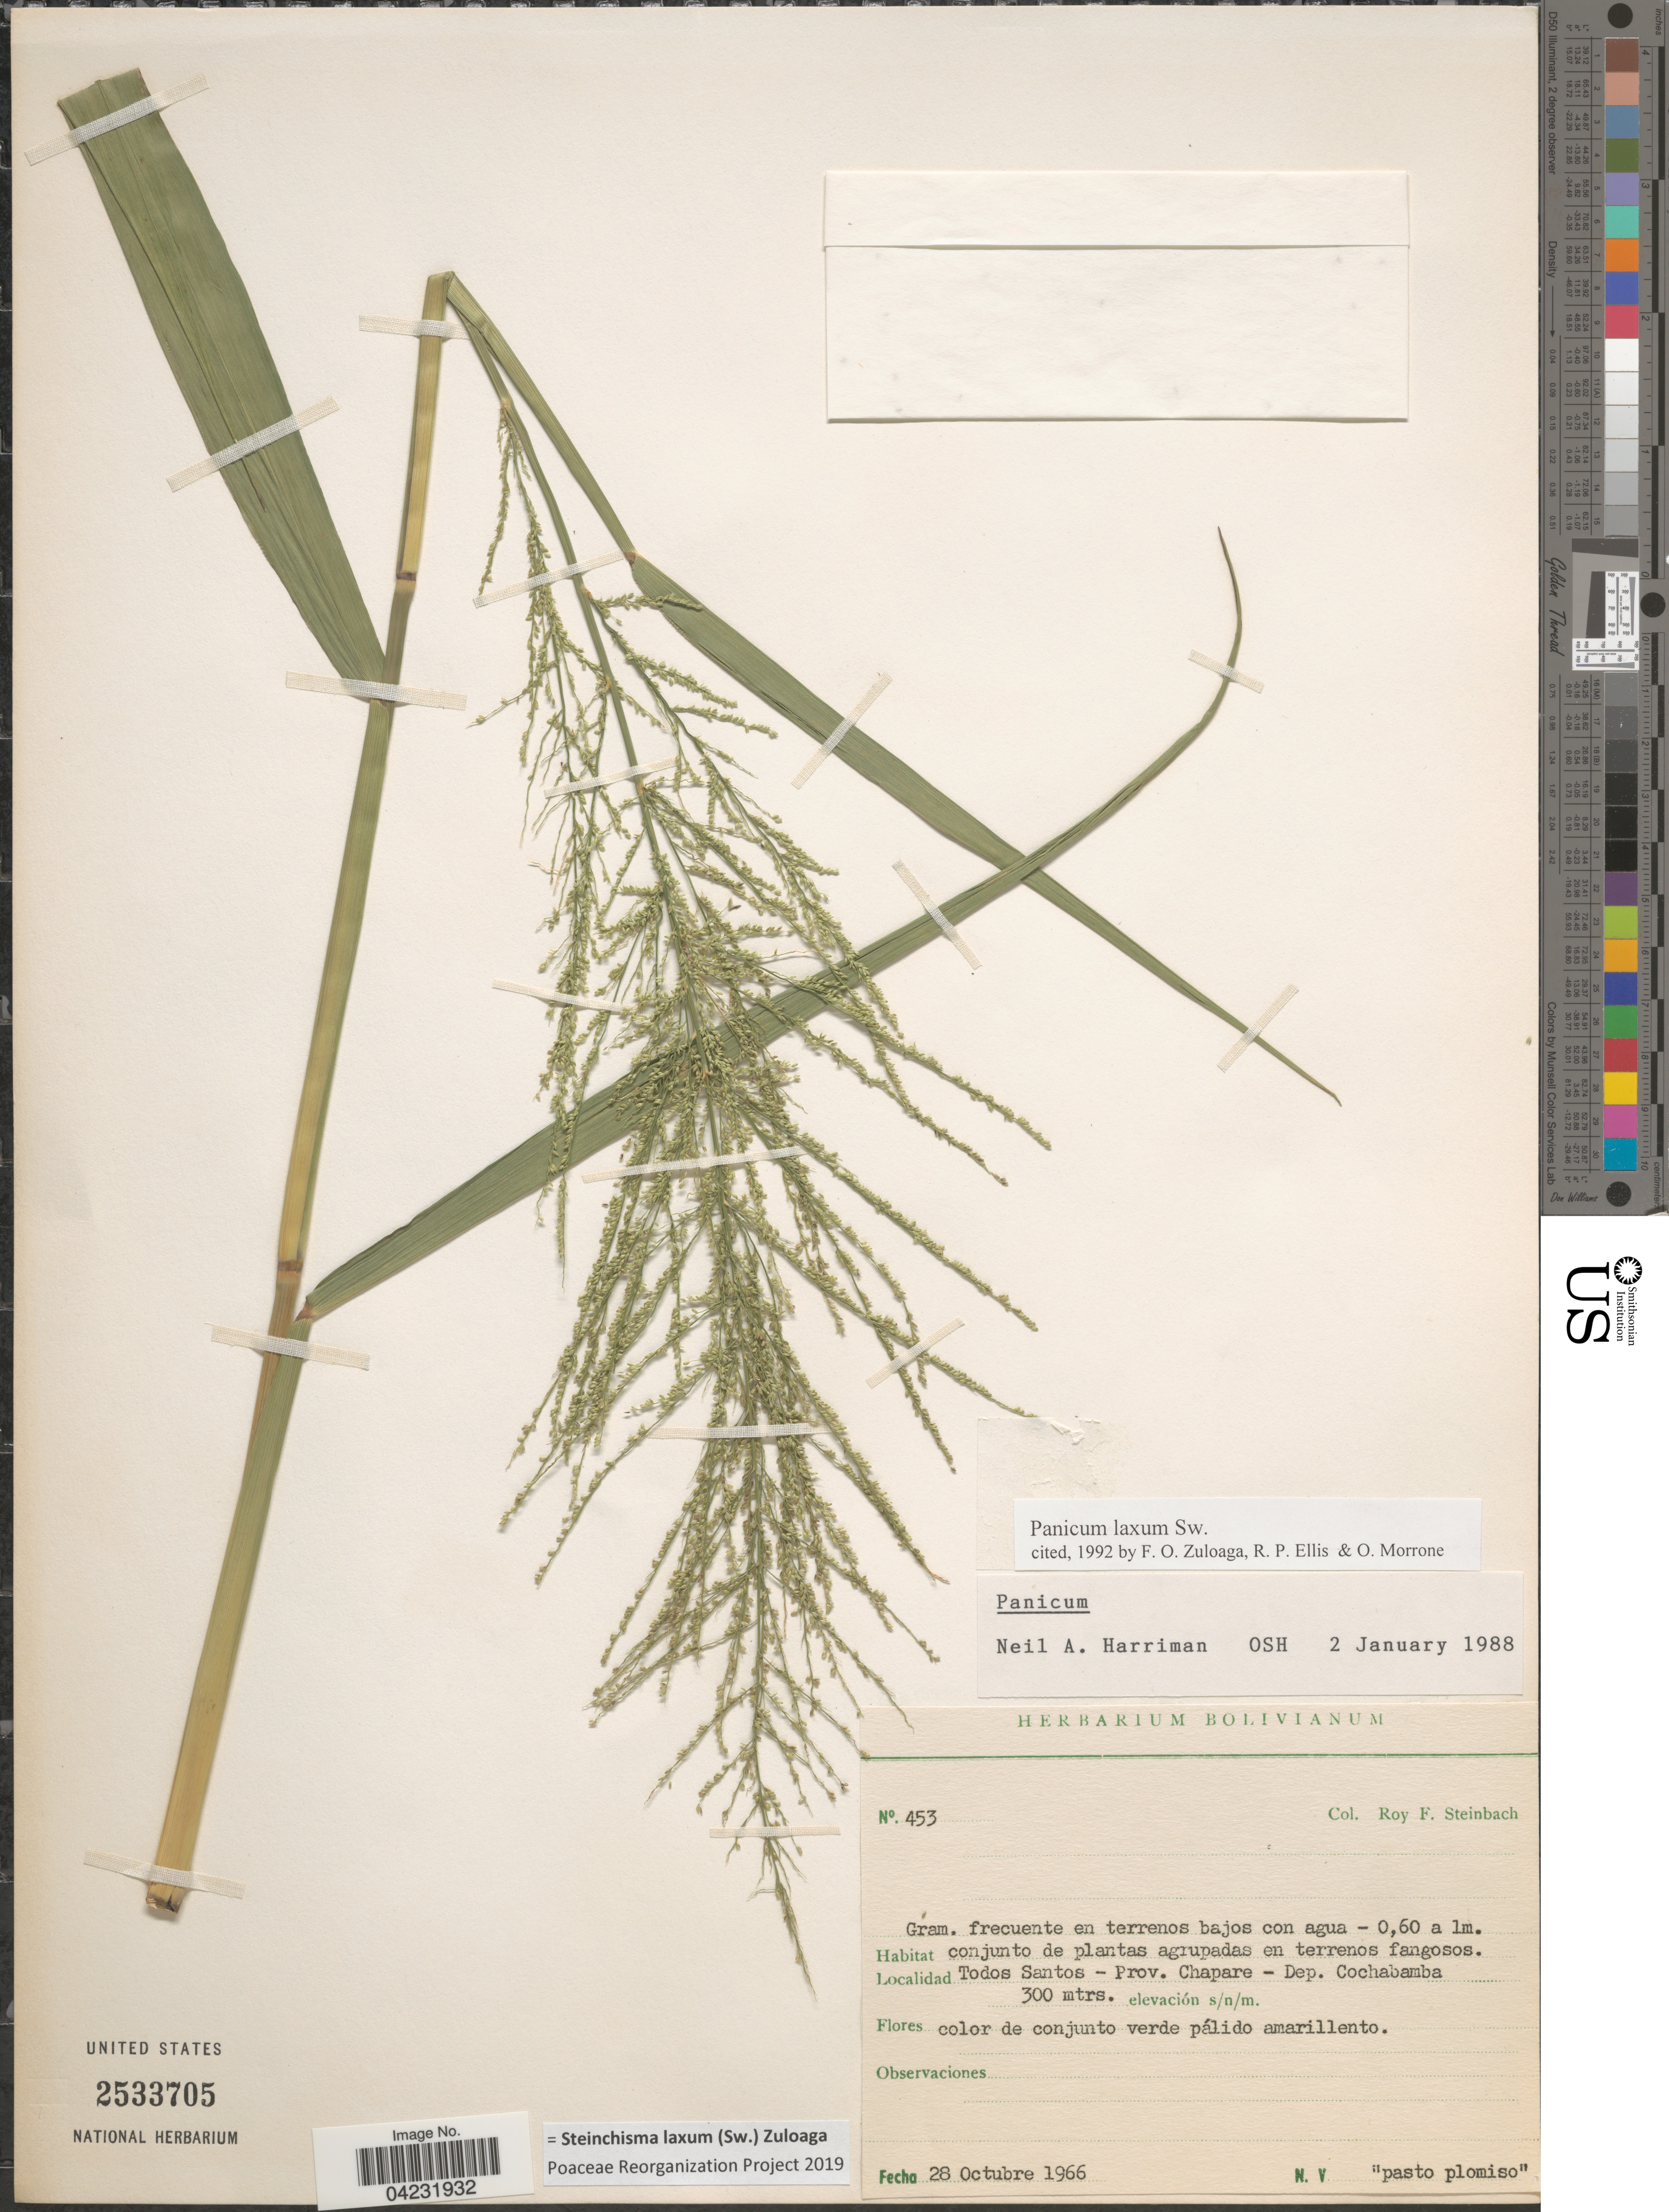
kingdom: Plantae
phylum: Tracheophyta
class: Liliopsida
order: Poales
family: Poaceae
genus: Steinchisma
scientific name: Steinchisma laxum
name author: (Sw.) Zuloaga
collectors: R. F. Steinbach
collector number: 453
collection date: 1966-10-28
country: Bolivia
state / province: Cochabamba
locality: Todos Santos-Prov. Chapare-Dep. Cochabamba.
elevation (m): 300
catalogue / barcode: US 2533705